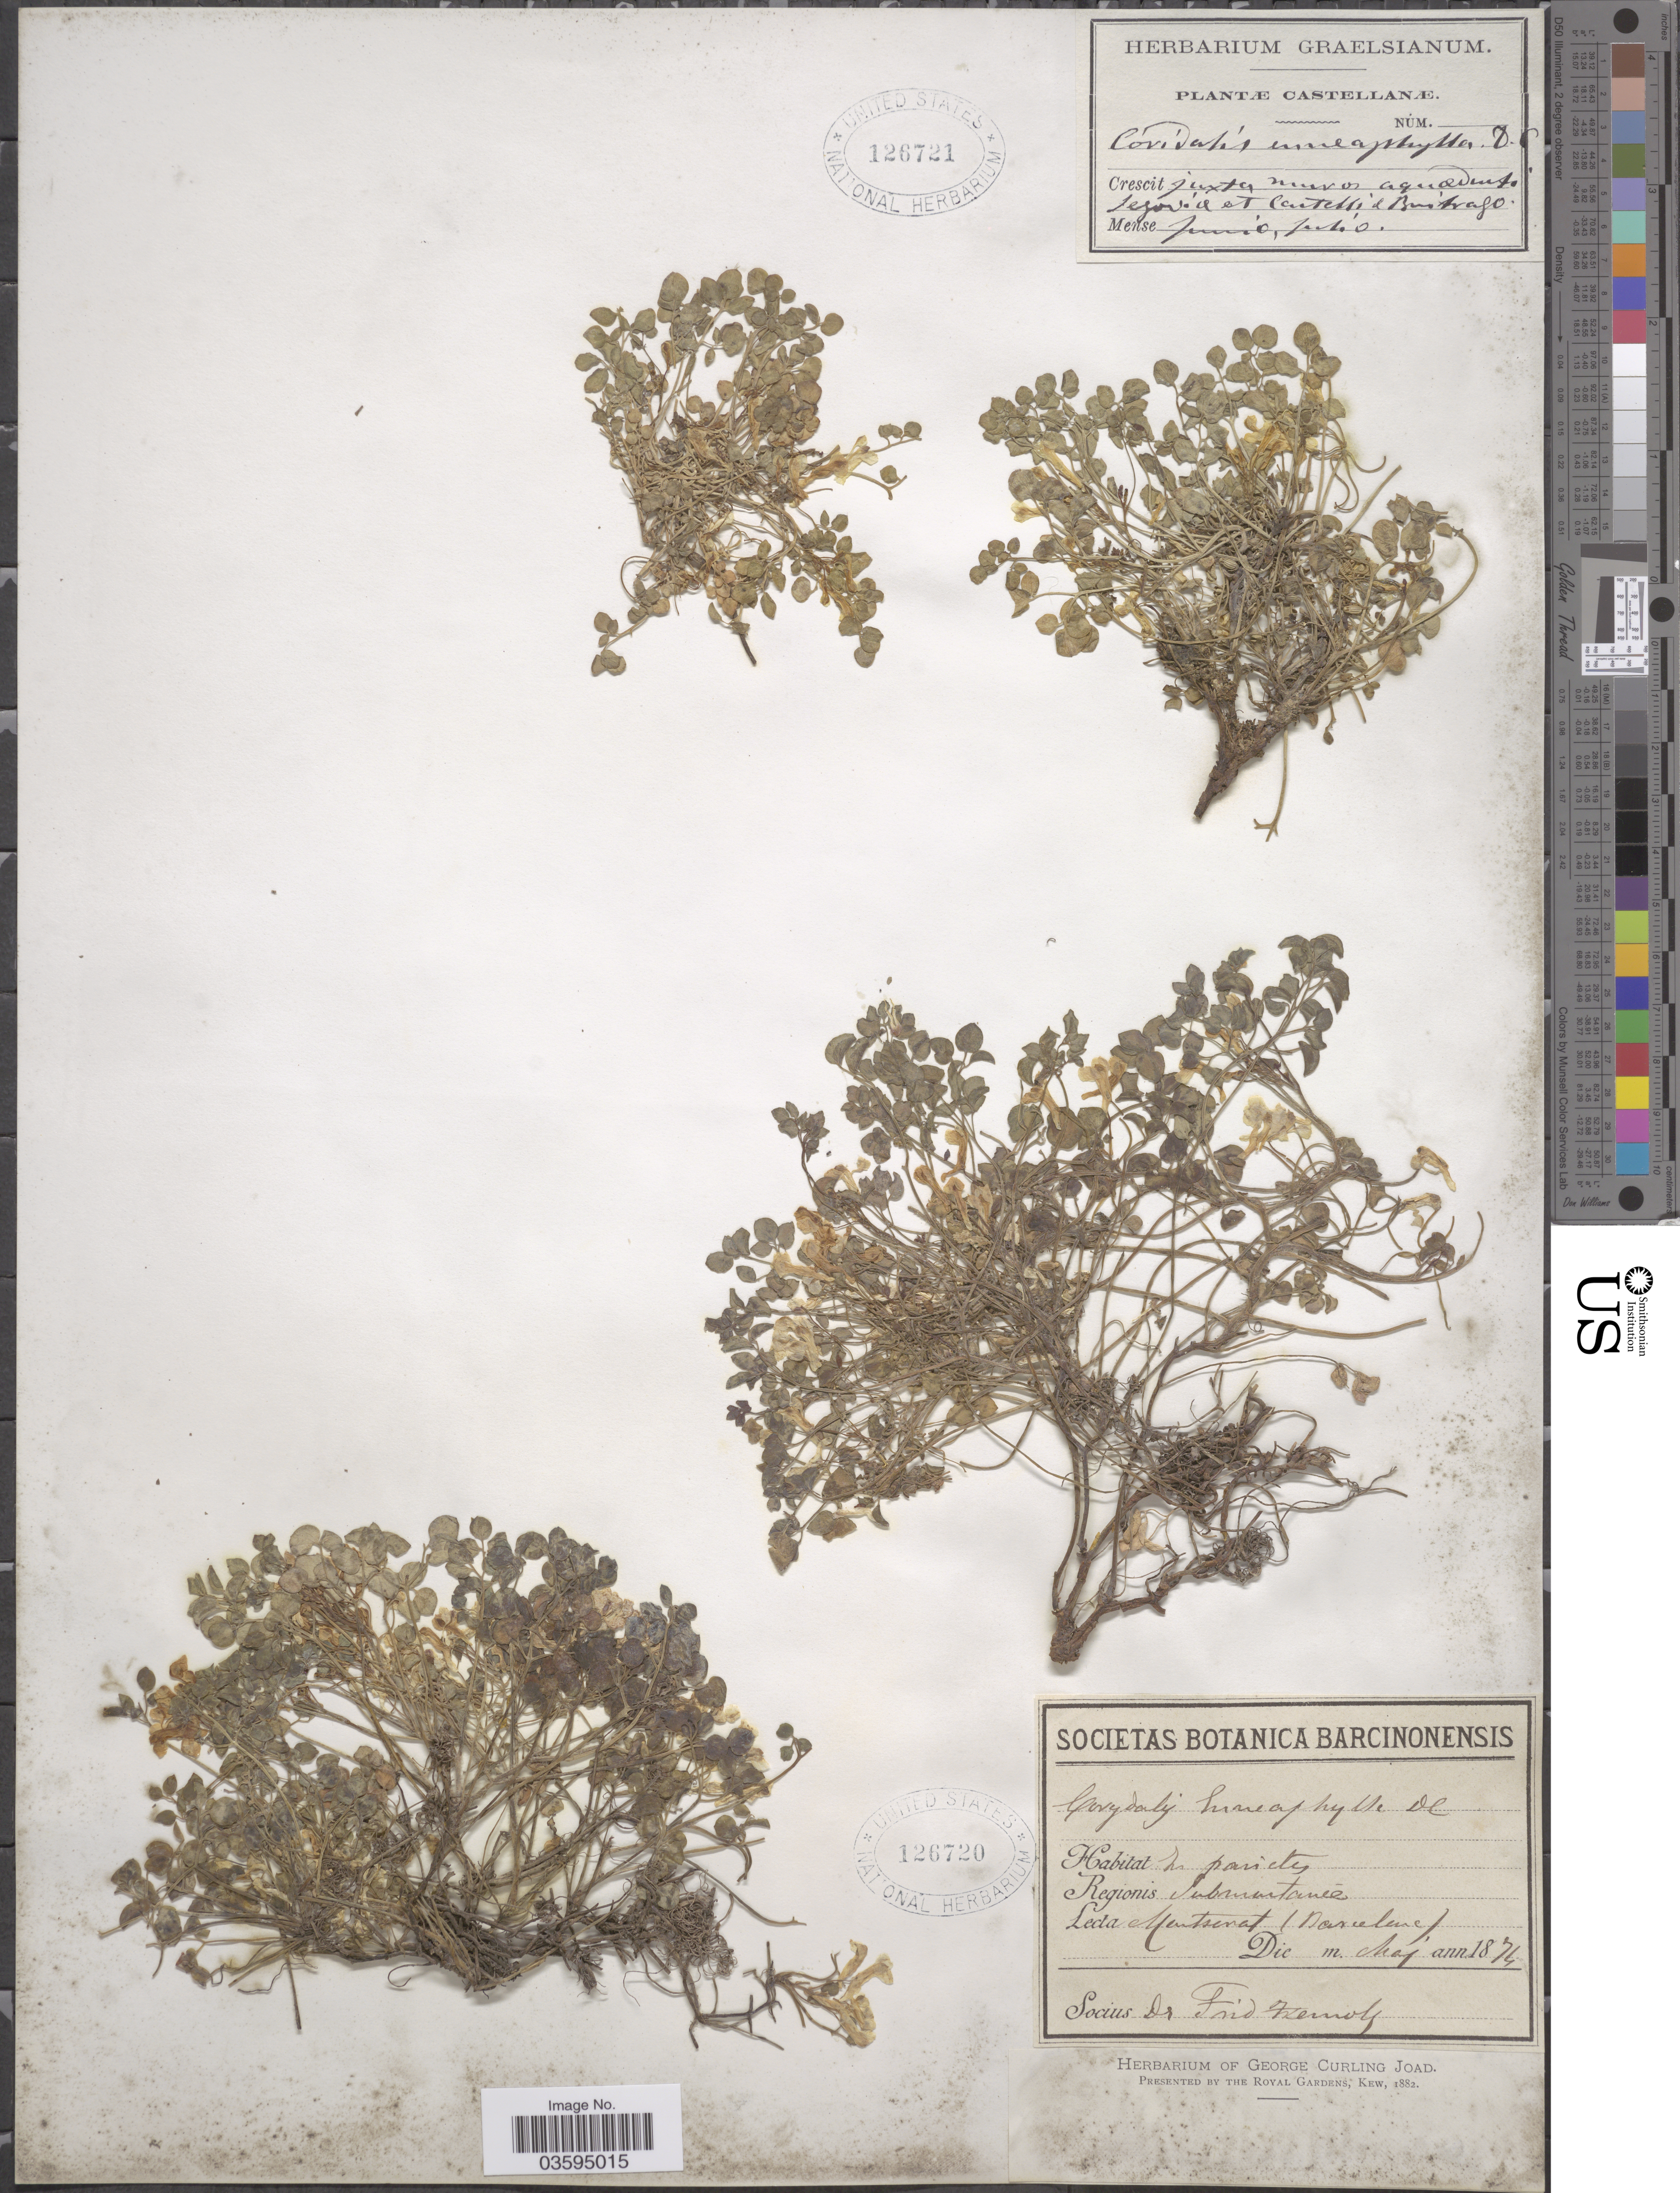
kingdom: Plantae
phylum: Tracheophyta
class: Magnoliopsida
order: Ranunculales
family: Papaveraceae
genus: Corydalis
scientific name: Corydalis enneaphylla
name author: (L.) DC.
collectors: ex Herb. Graelsianum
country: Spain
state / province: Castilla y León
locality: Castellanæ. Segovia et Castellia Buitrago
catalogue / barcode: US 126721-2